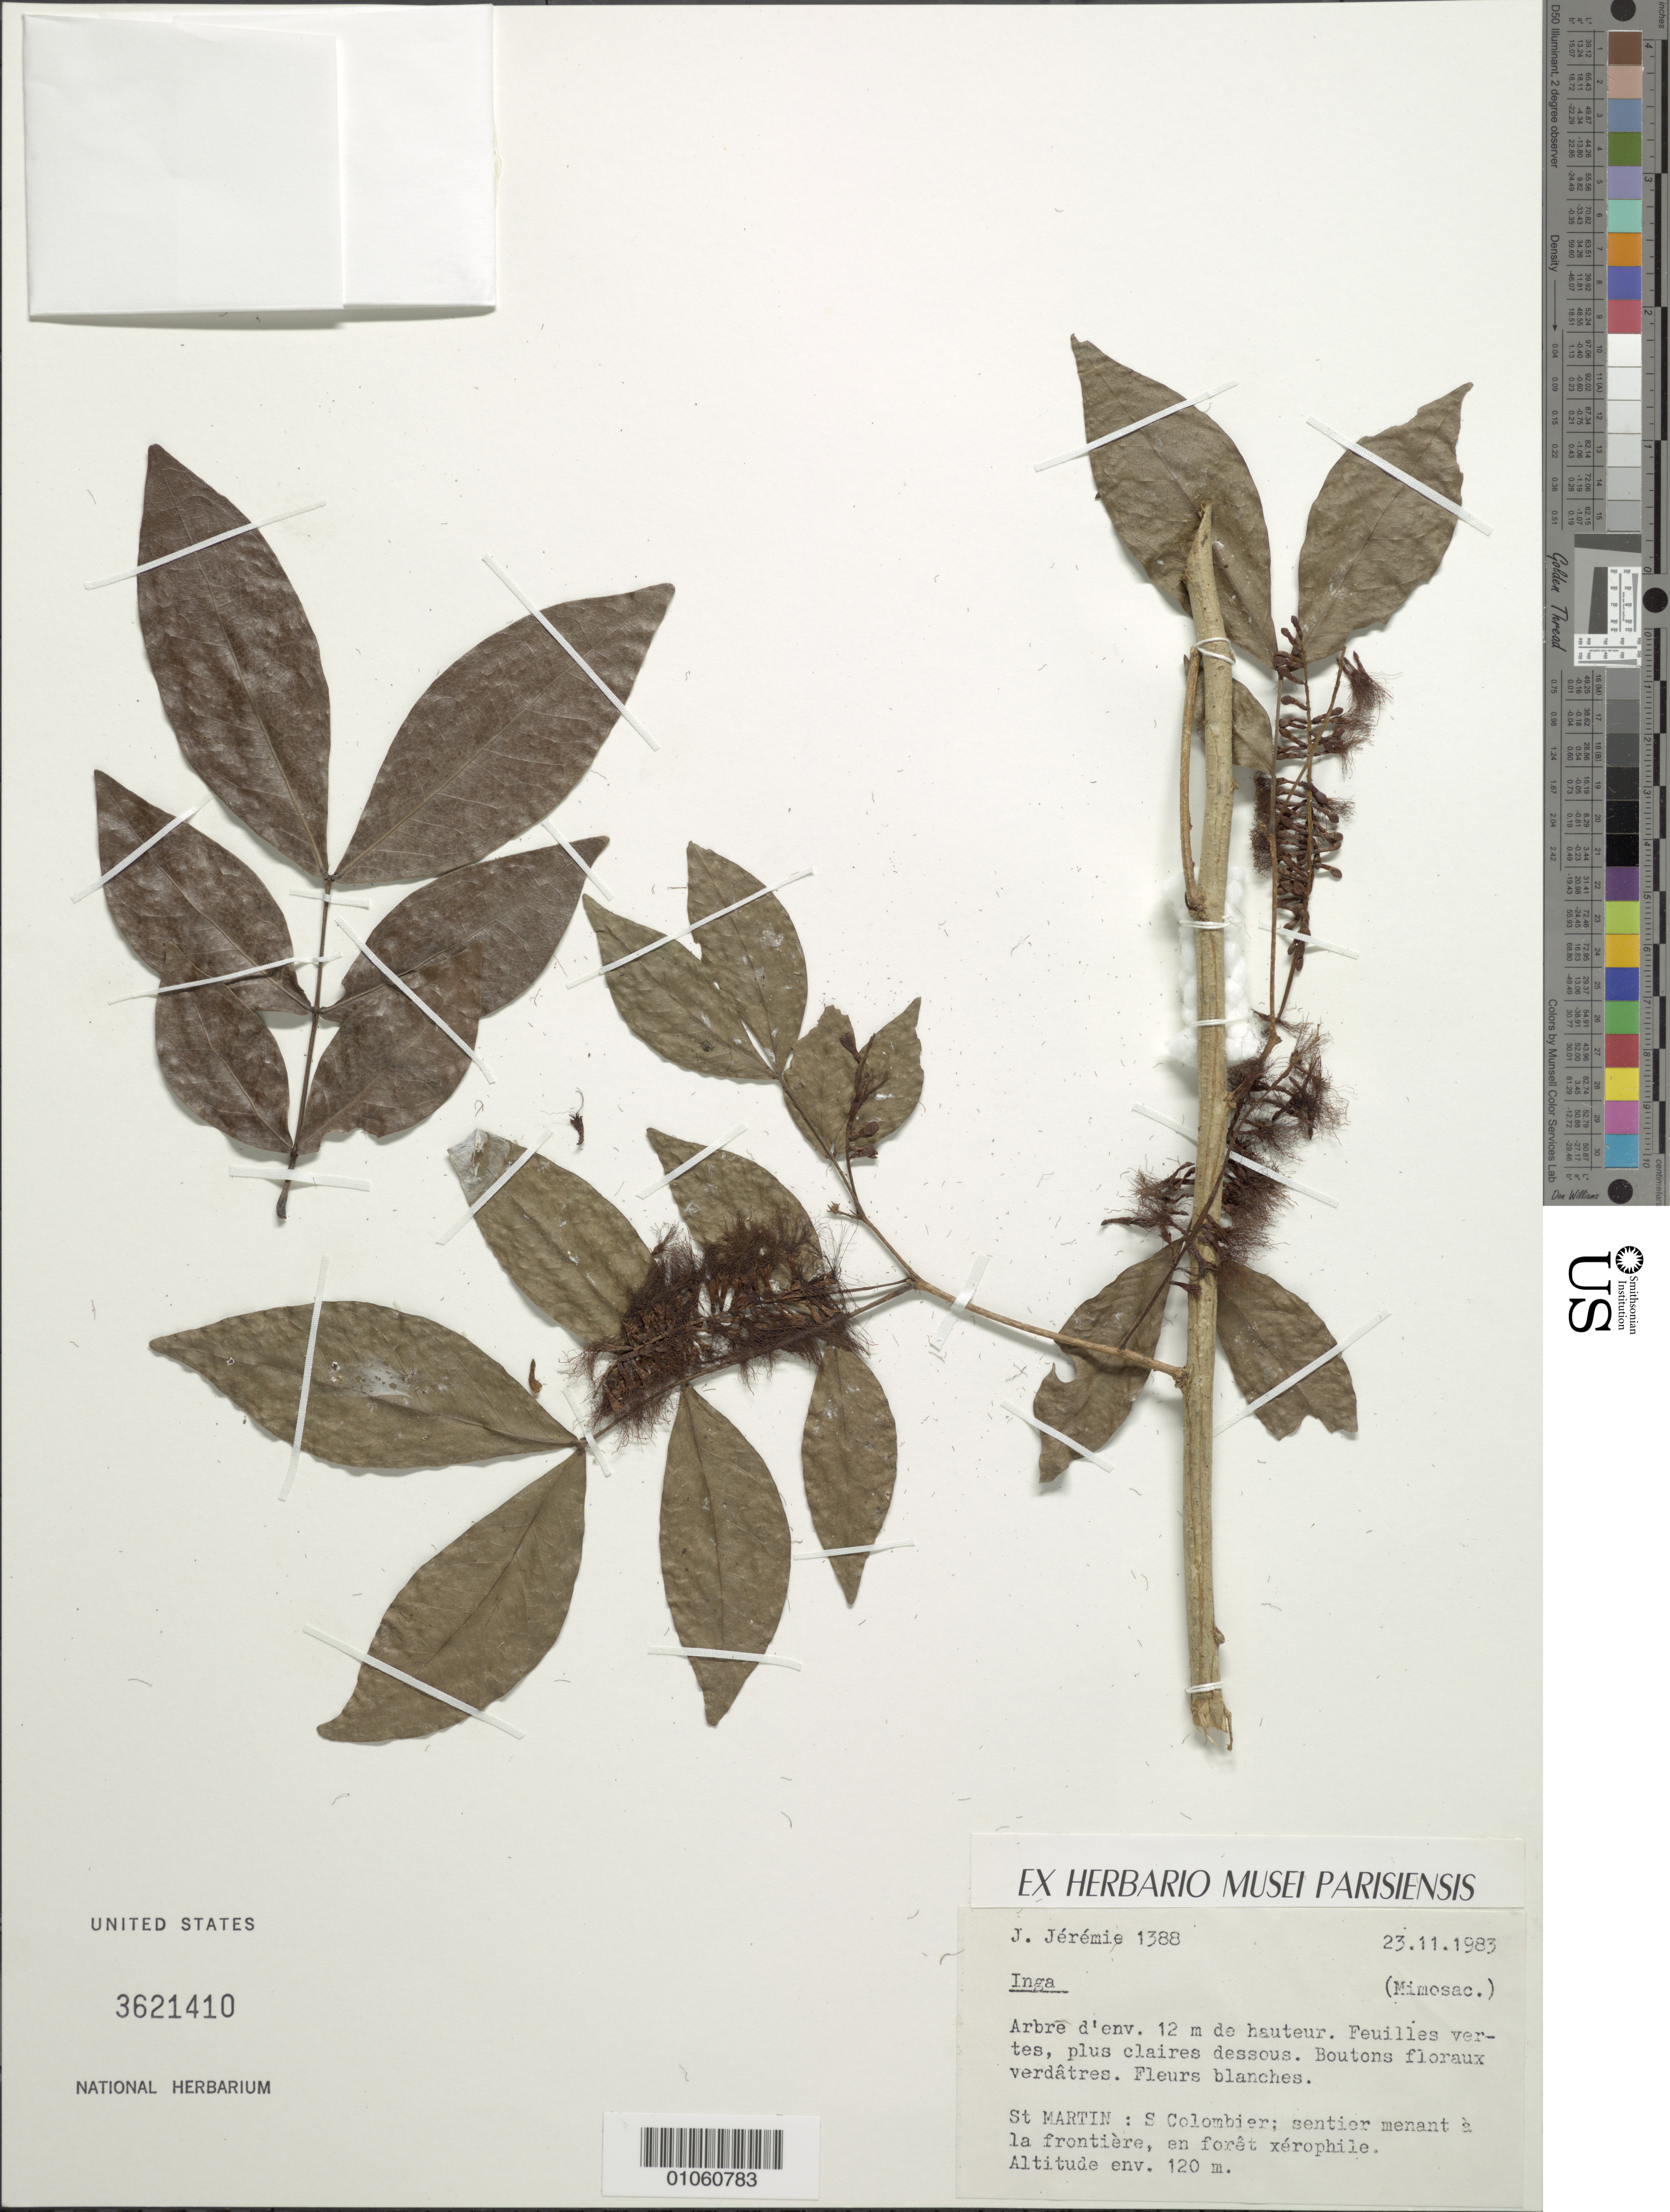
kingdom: Plantae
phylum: Tracheophyta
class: Magnoliopsida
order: Fabales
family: Fabaceae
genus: Inga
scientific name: Inga sp.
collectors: J. Jérémie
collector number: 1388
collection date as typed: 23 Nov 1983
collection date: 1983-11-23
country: Sint Maartin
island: Sint Maarten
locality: S. Colombier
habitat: Sentier menant à la frontière, en forêt xérophile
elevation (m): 120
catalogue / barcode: US 3621410